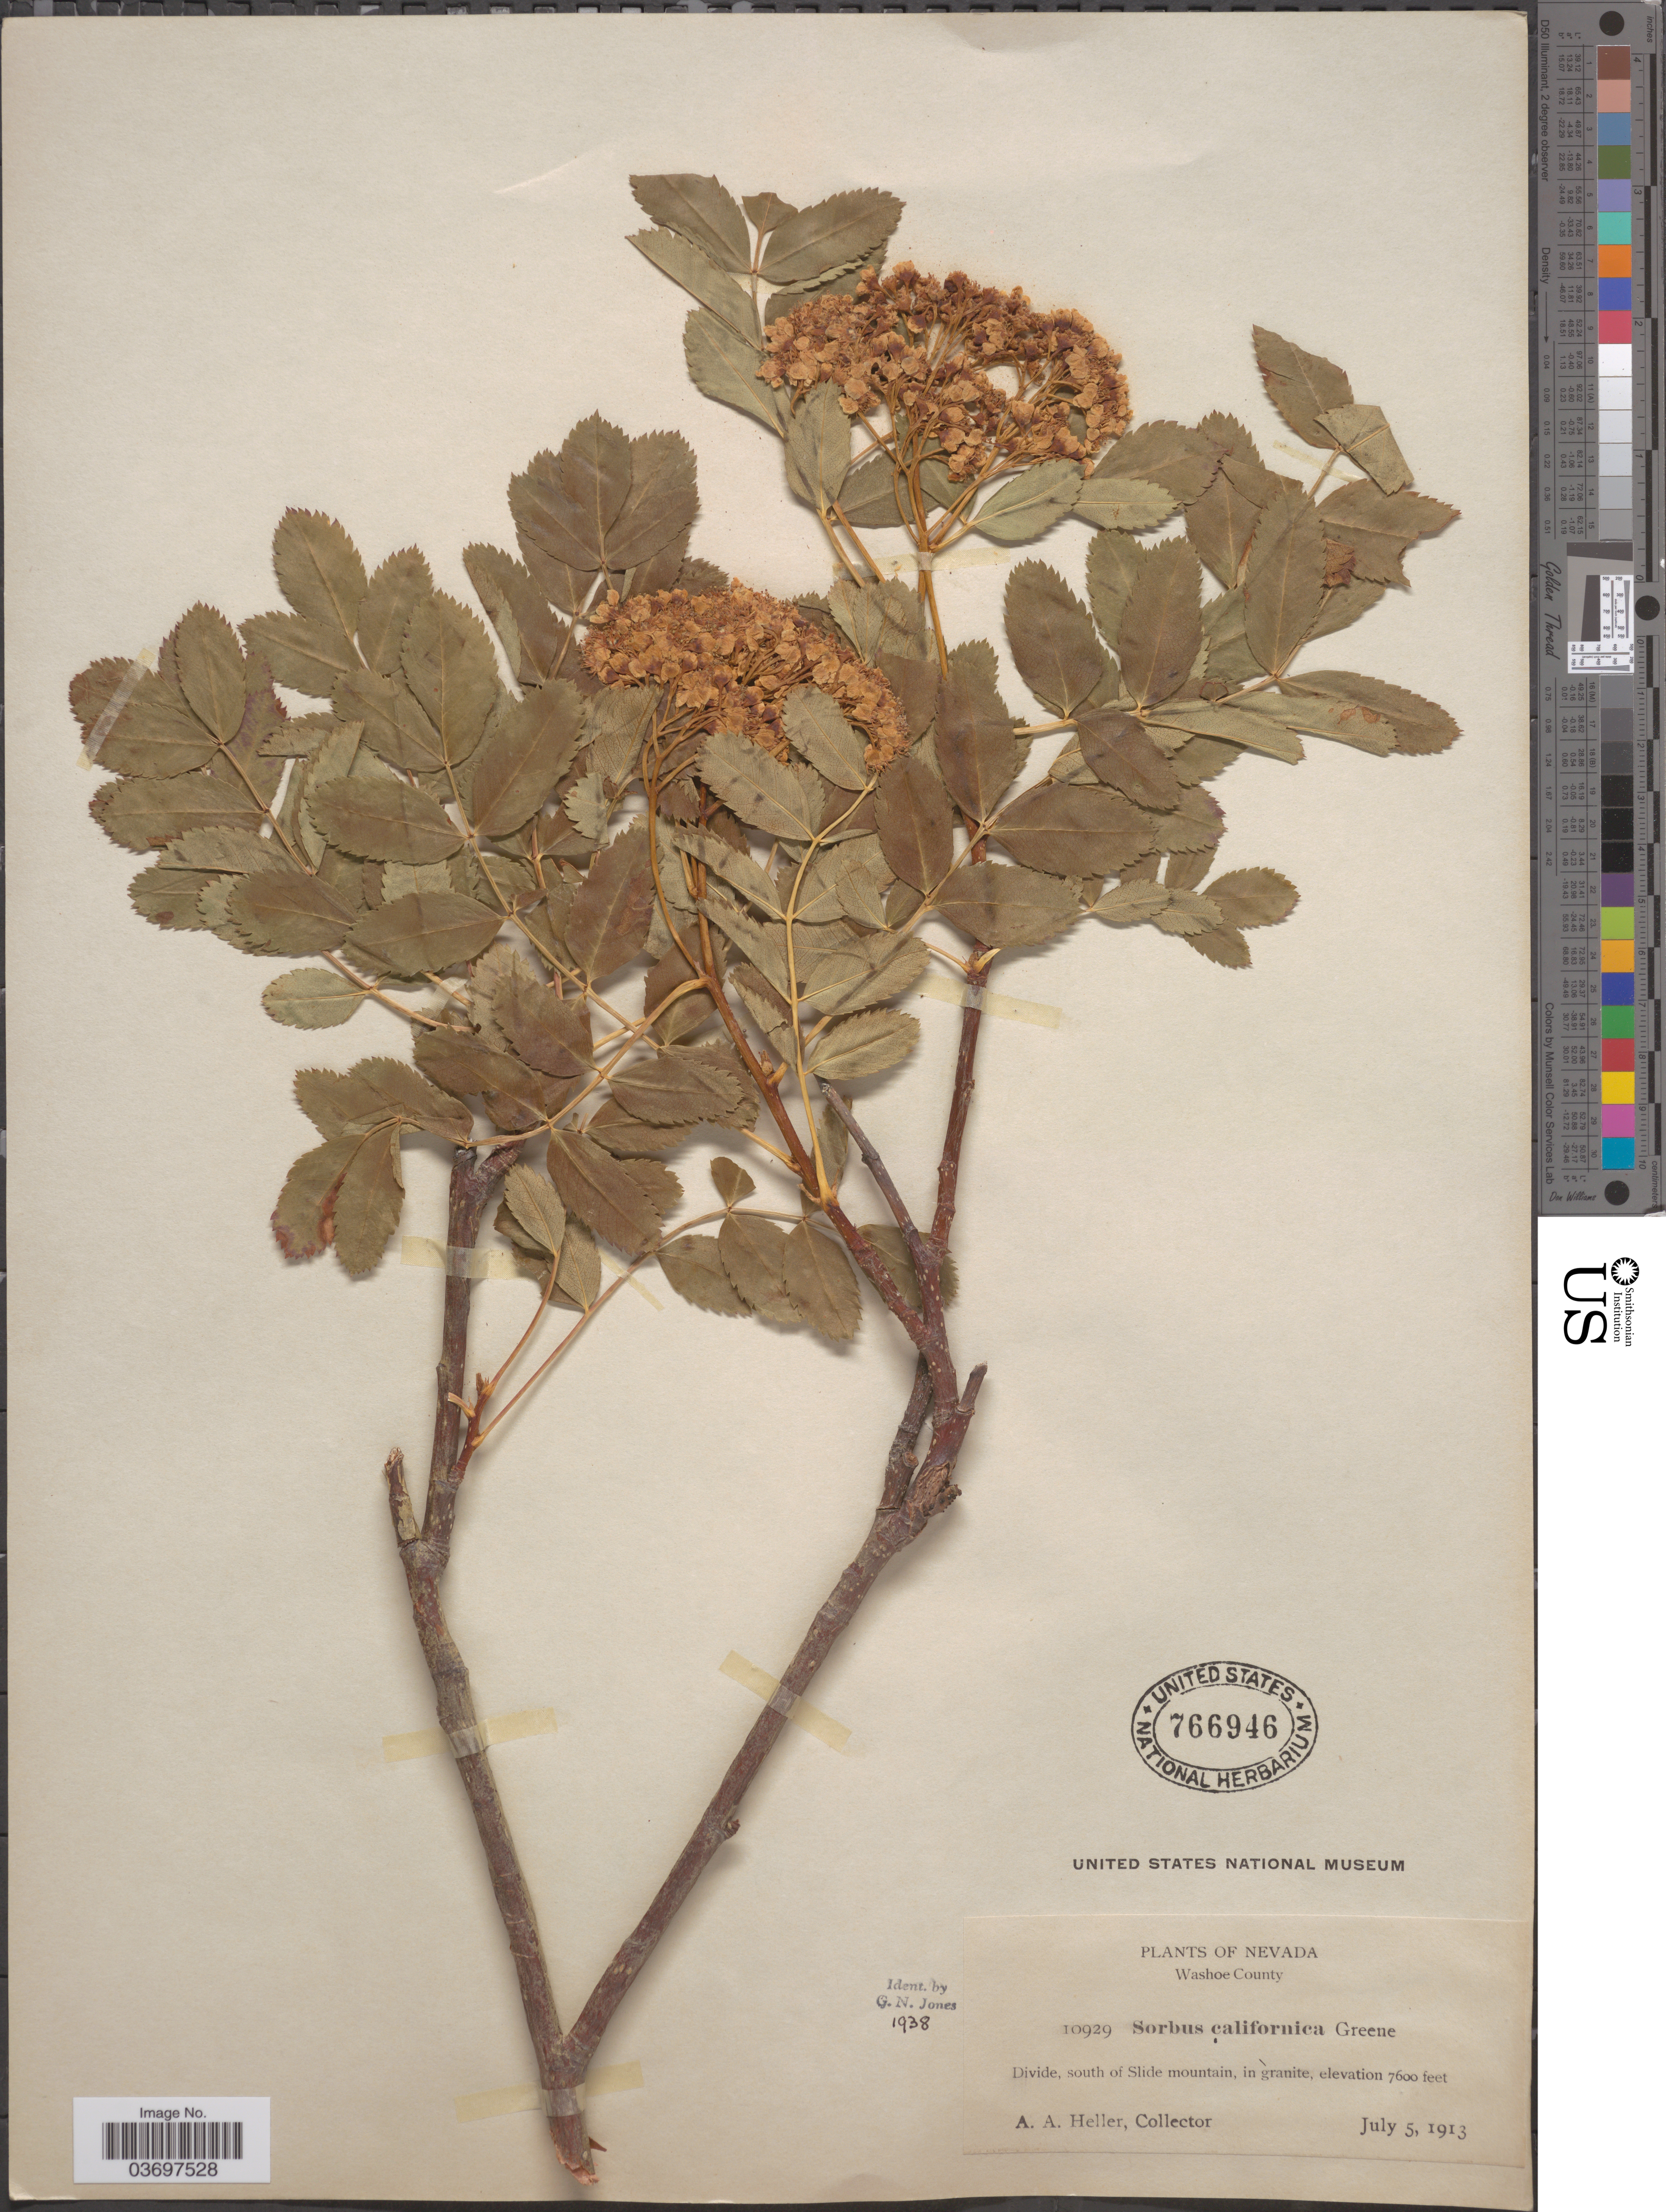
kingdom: Plantae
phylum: Tracheophyta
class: Magnoliopsida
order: Rosales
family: Rosaceae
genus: Sorbus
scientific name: Sorbus californica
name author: Greene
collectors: A. A. Heller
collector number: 10929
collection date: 1913-07-05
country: United States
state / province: Nevada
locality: Washoe County. Divide, south of Slide mountain, in granite.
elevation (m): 2316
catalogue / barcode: US 766946